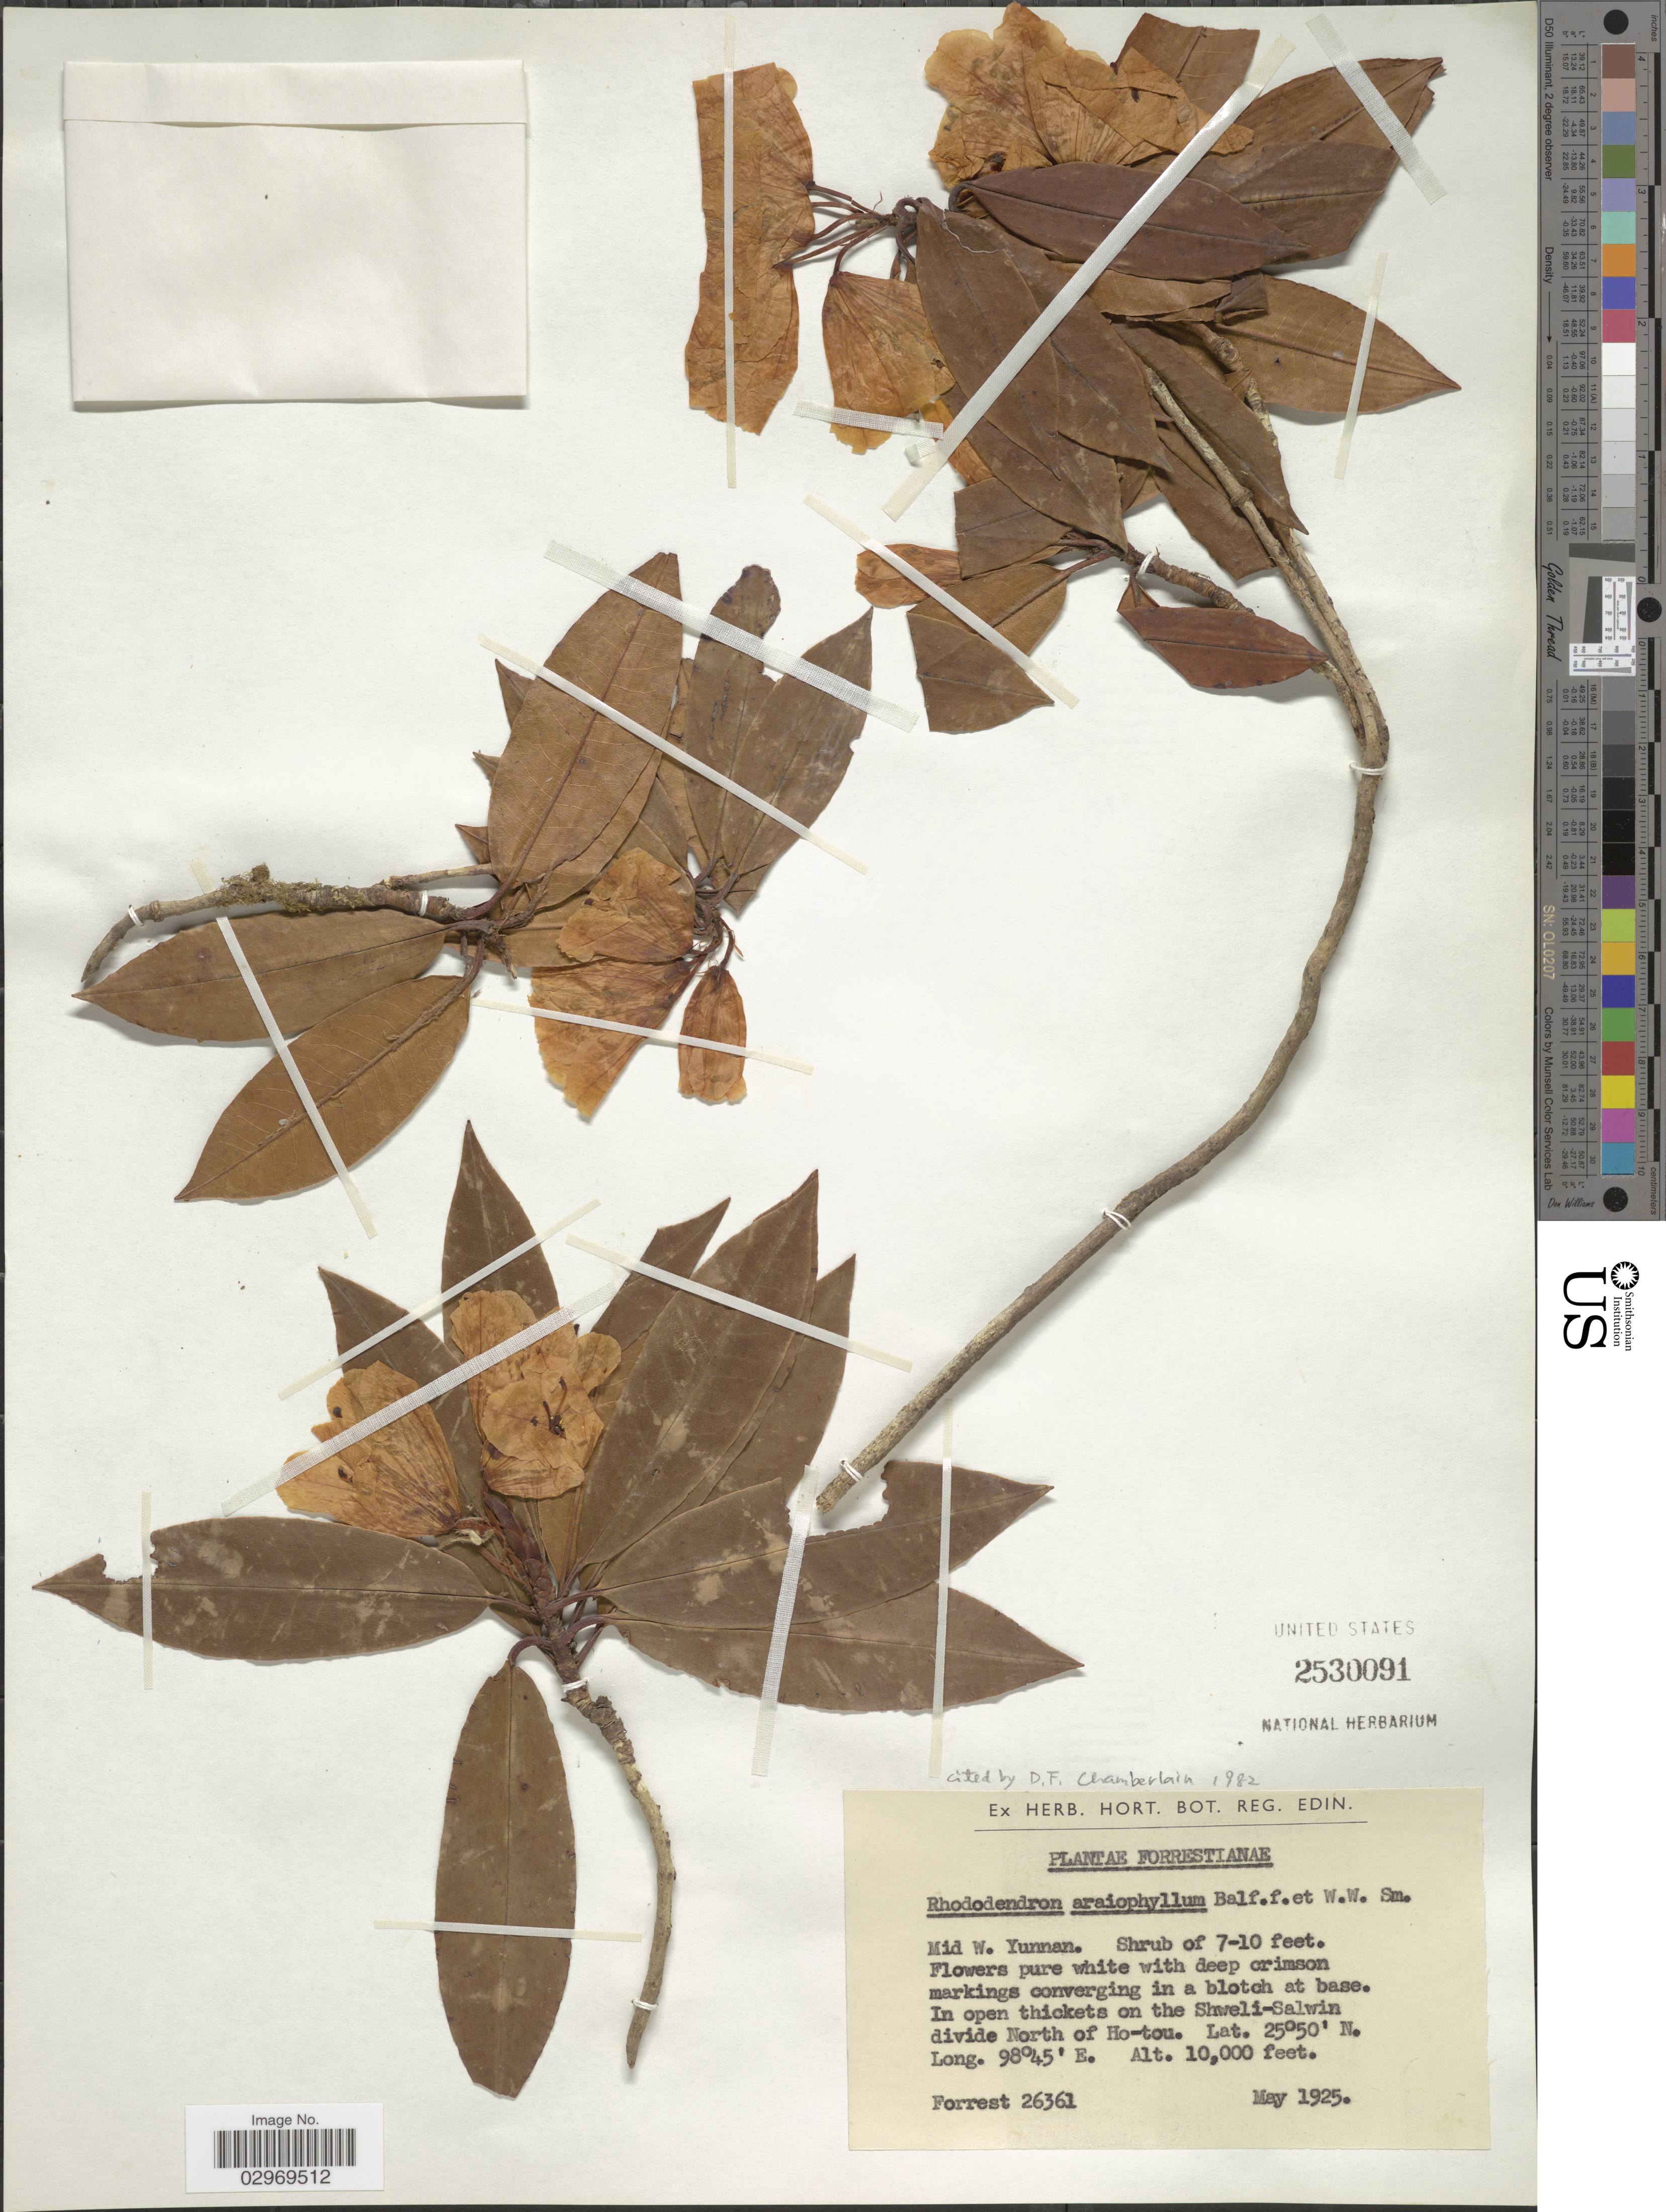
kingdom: Plantae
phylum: Tracheophyta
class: Magnoliopsida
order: Ericales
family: Ericaceae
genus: Rhododendron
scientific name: Rhododendron araiophyllum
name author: Balf. f. & W.W. Sm.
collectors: -. Forrest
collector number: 26361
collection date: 1925-05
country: China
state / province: Yunnan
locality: Mid W. Yunnan, In open thickets on the Shweli-Salwin divide North of Ho-tou.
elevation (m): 3048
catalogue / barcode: US 2530091